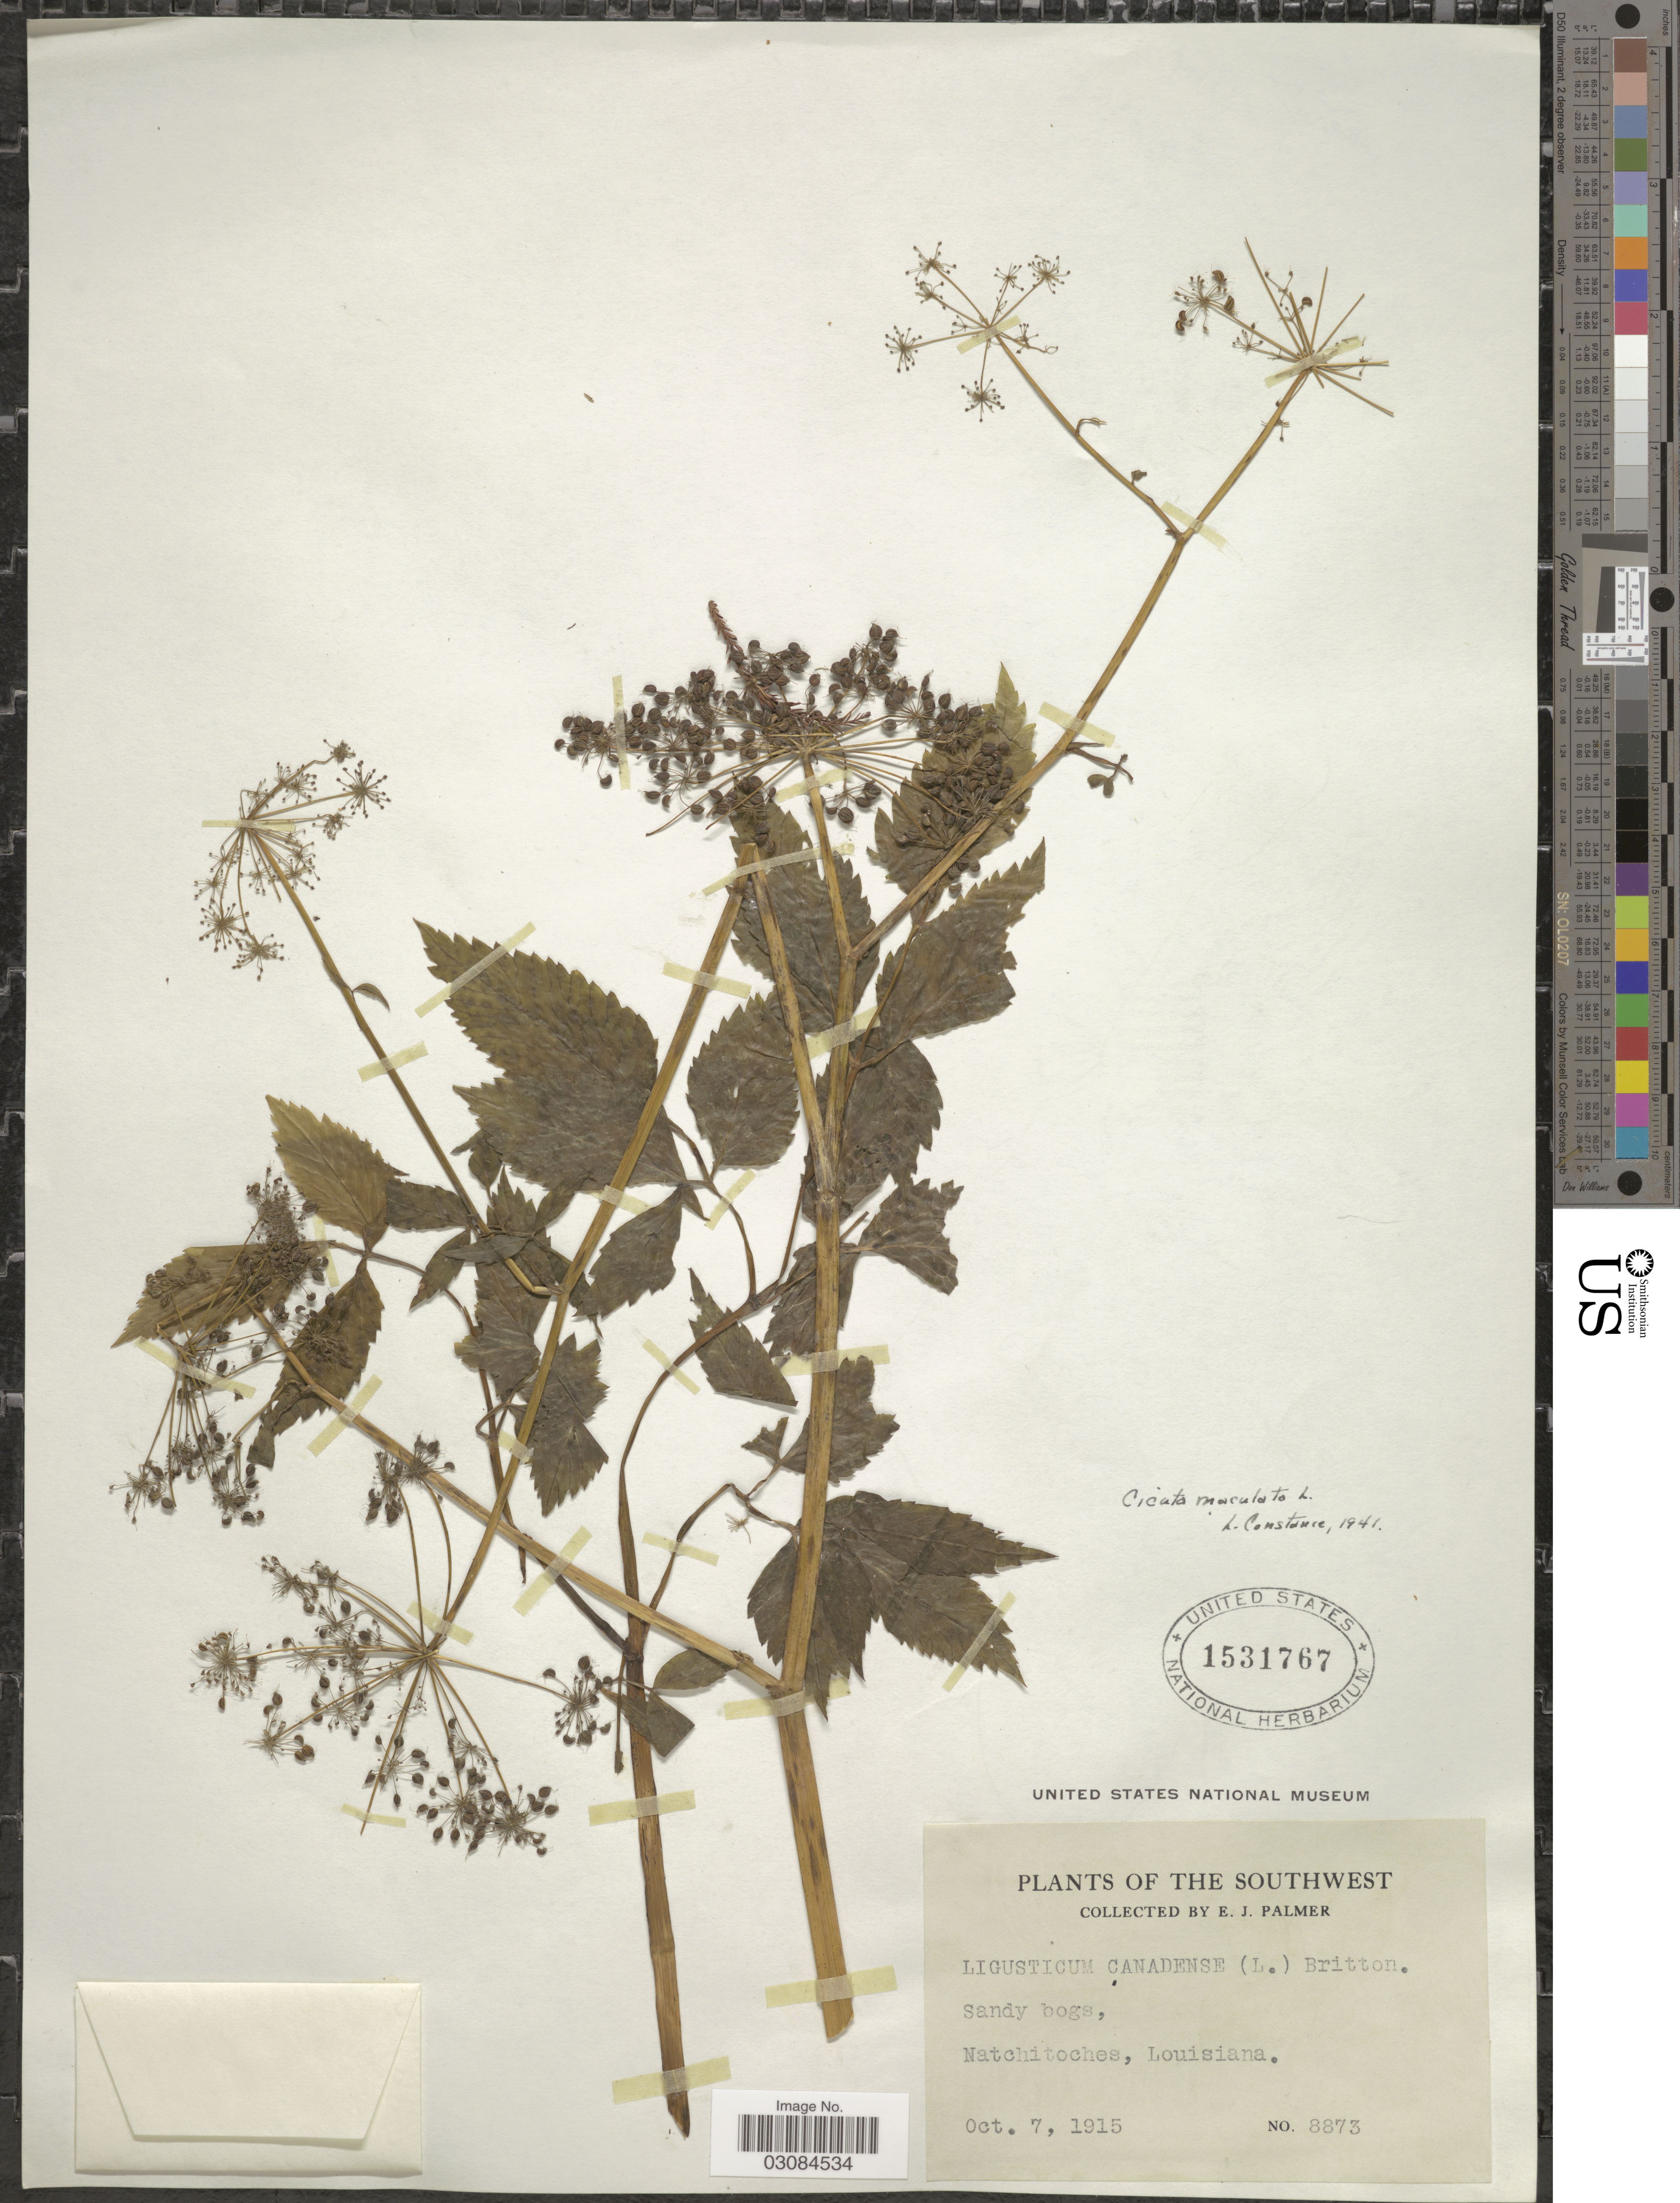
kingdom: Plantae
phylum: Tracheophyta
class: Magnoliopsida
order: Apiales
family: Apiaceae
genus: Cicuta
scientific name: Cicuta maculata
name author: L.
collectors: E. J. Palmer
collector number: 8873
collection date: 1915-10-07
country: United States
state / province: Louisiana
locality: Southwest. Natchitoches.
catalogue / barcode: US 1531767